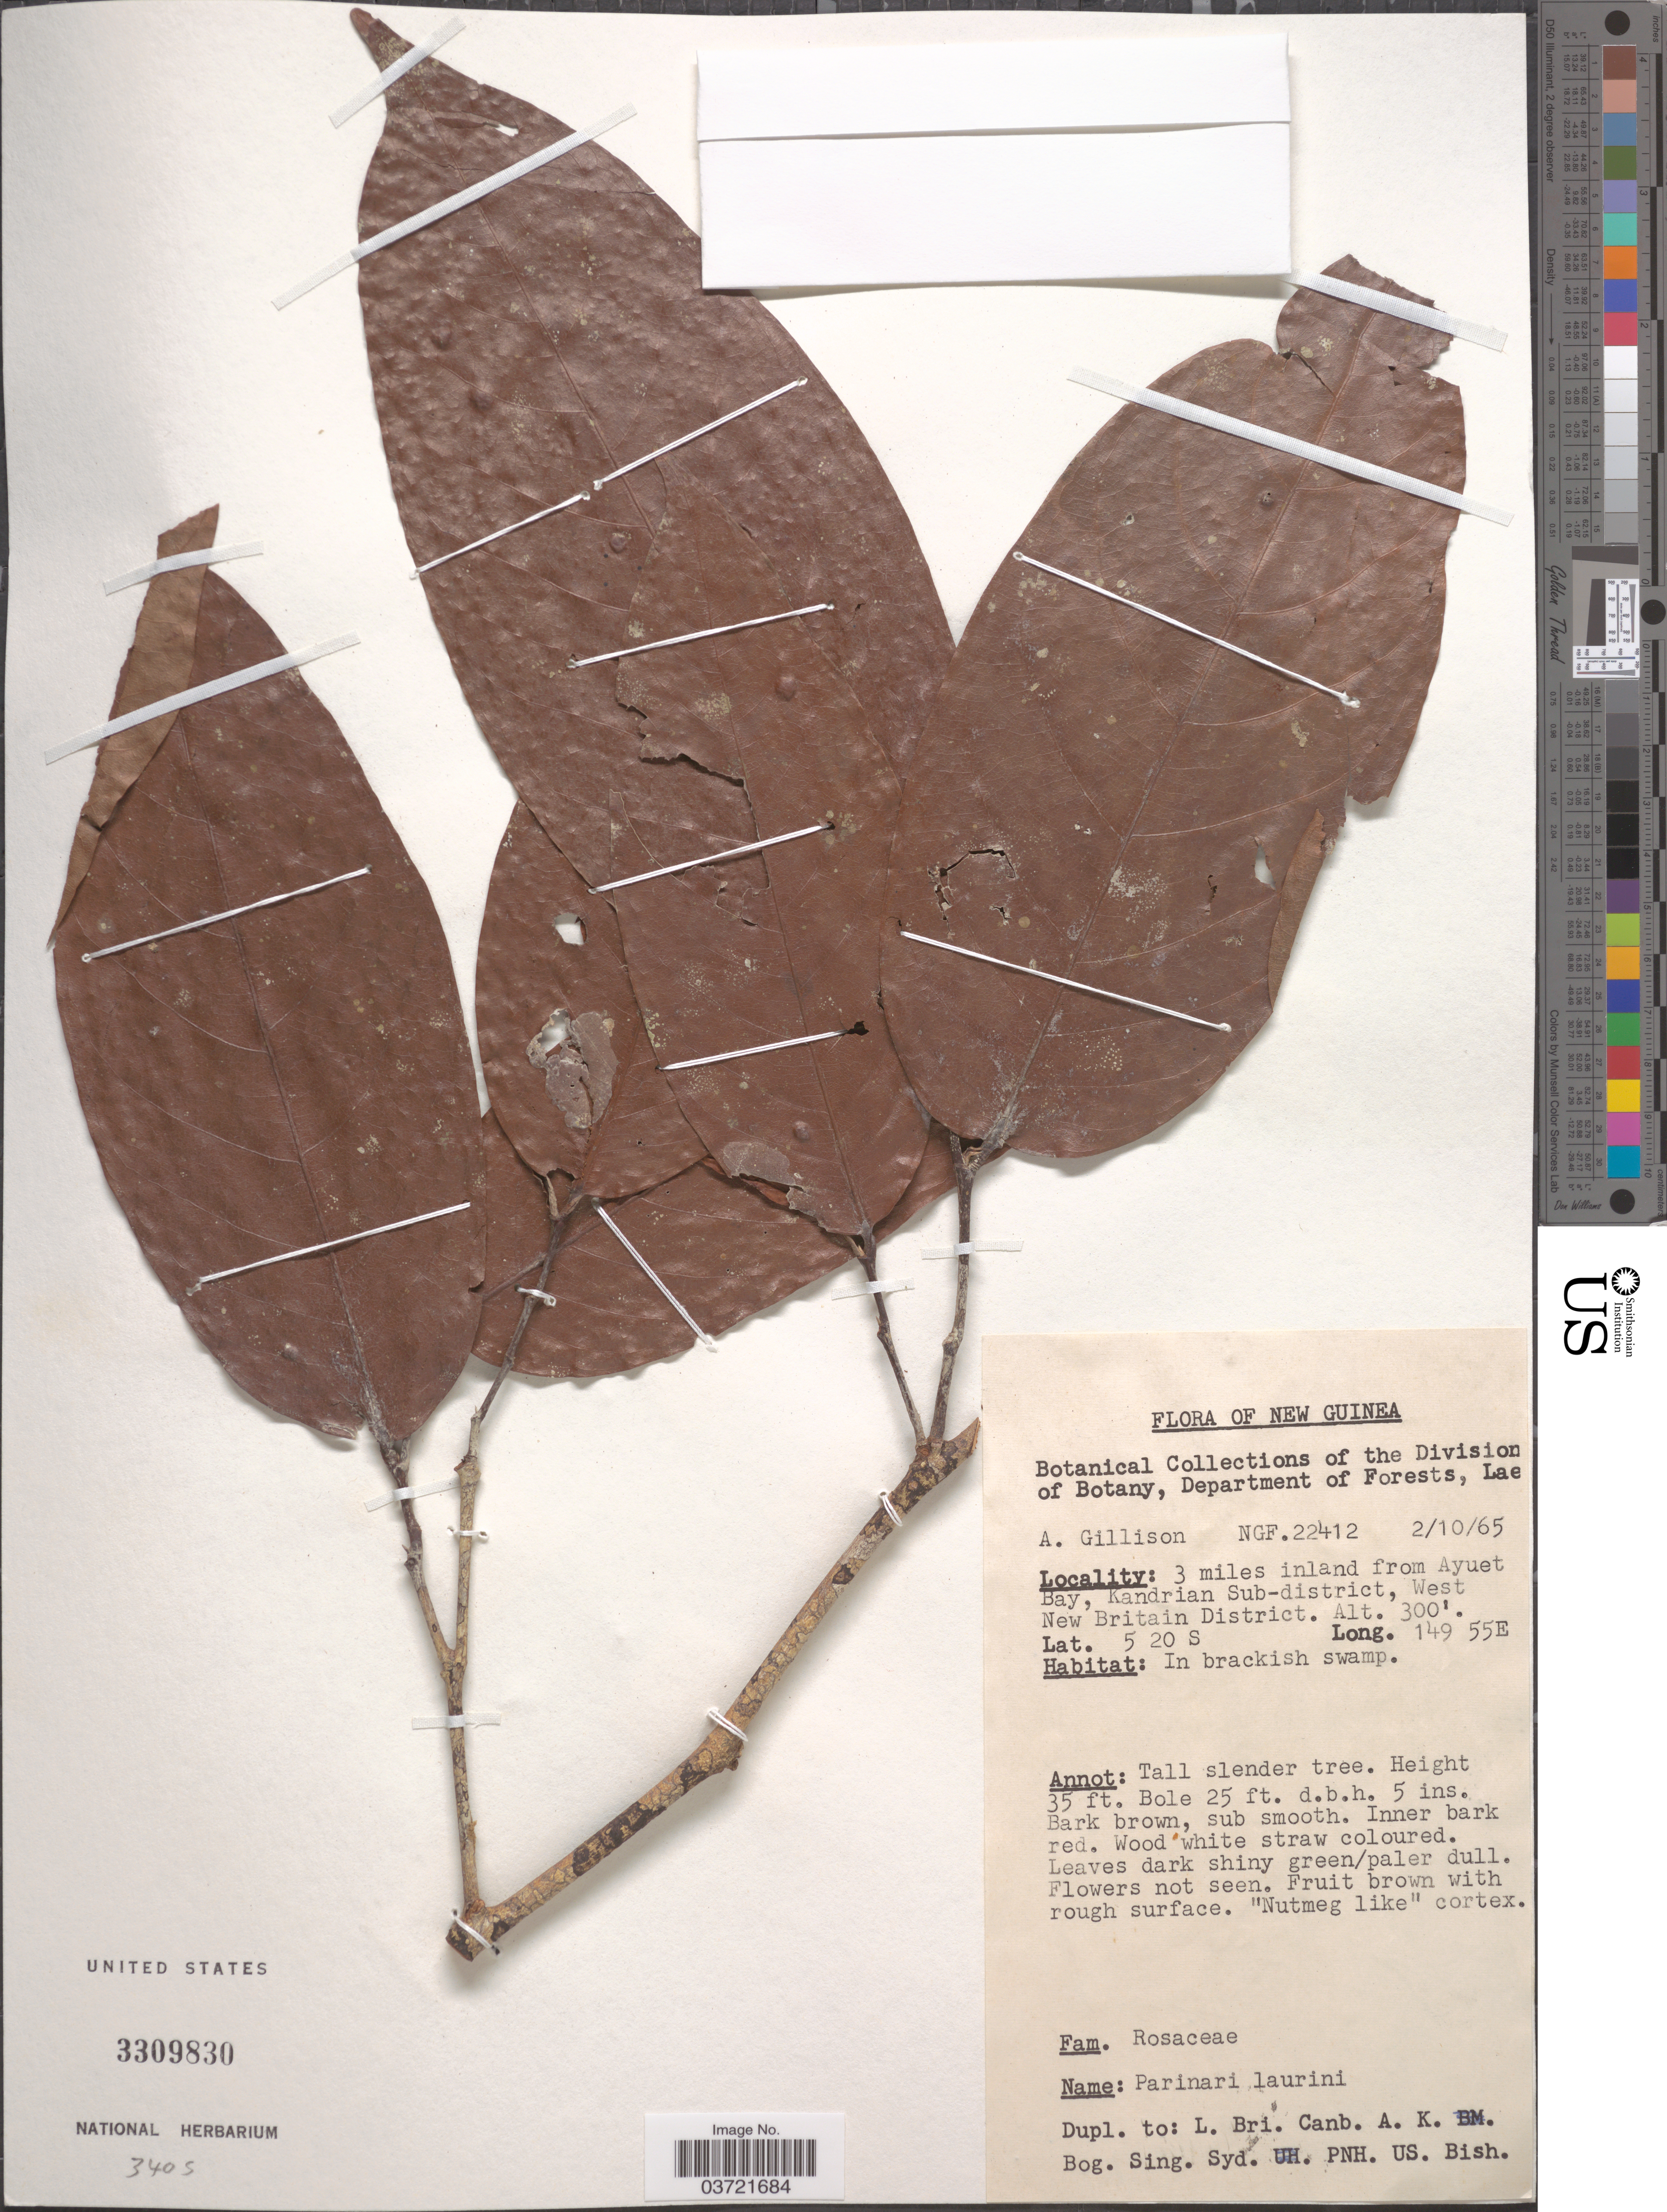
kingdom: Plantae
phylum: Tracheophyta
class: Magnoliopsida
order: Malpighiales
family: Chrysobalanaceae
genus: Parinari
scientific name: Parinari laurina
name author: A. Gray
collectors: A. Gillison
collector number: NGF 22412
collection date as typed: Transcribed d/m/y: 2/10/65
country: Papua New Guinea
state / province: West New Britain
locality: New Guinea. 3 miles inland from Ayuet Bay, Kandrian Sub-district, West New Britain District.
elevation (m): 91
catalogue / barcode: US 3309830